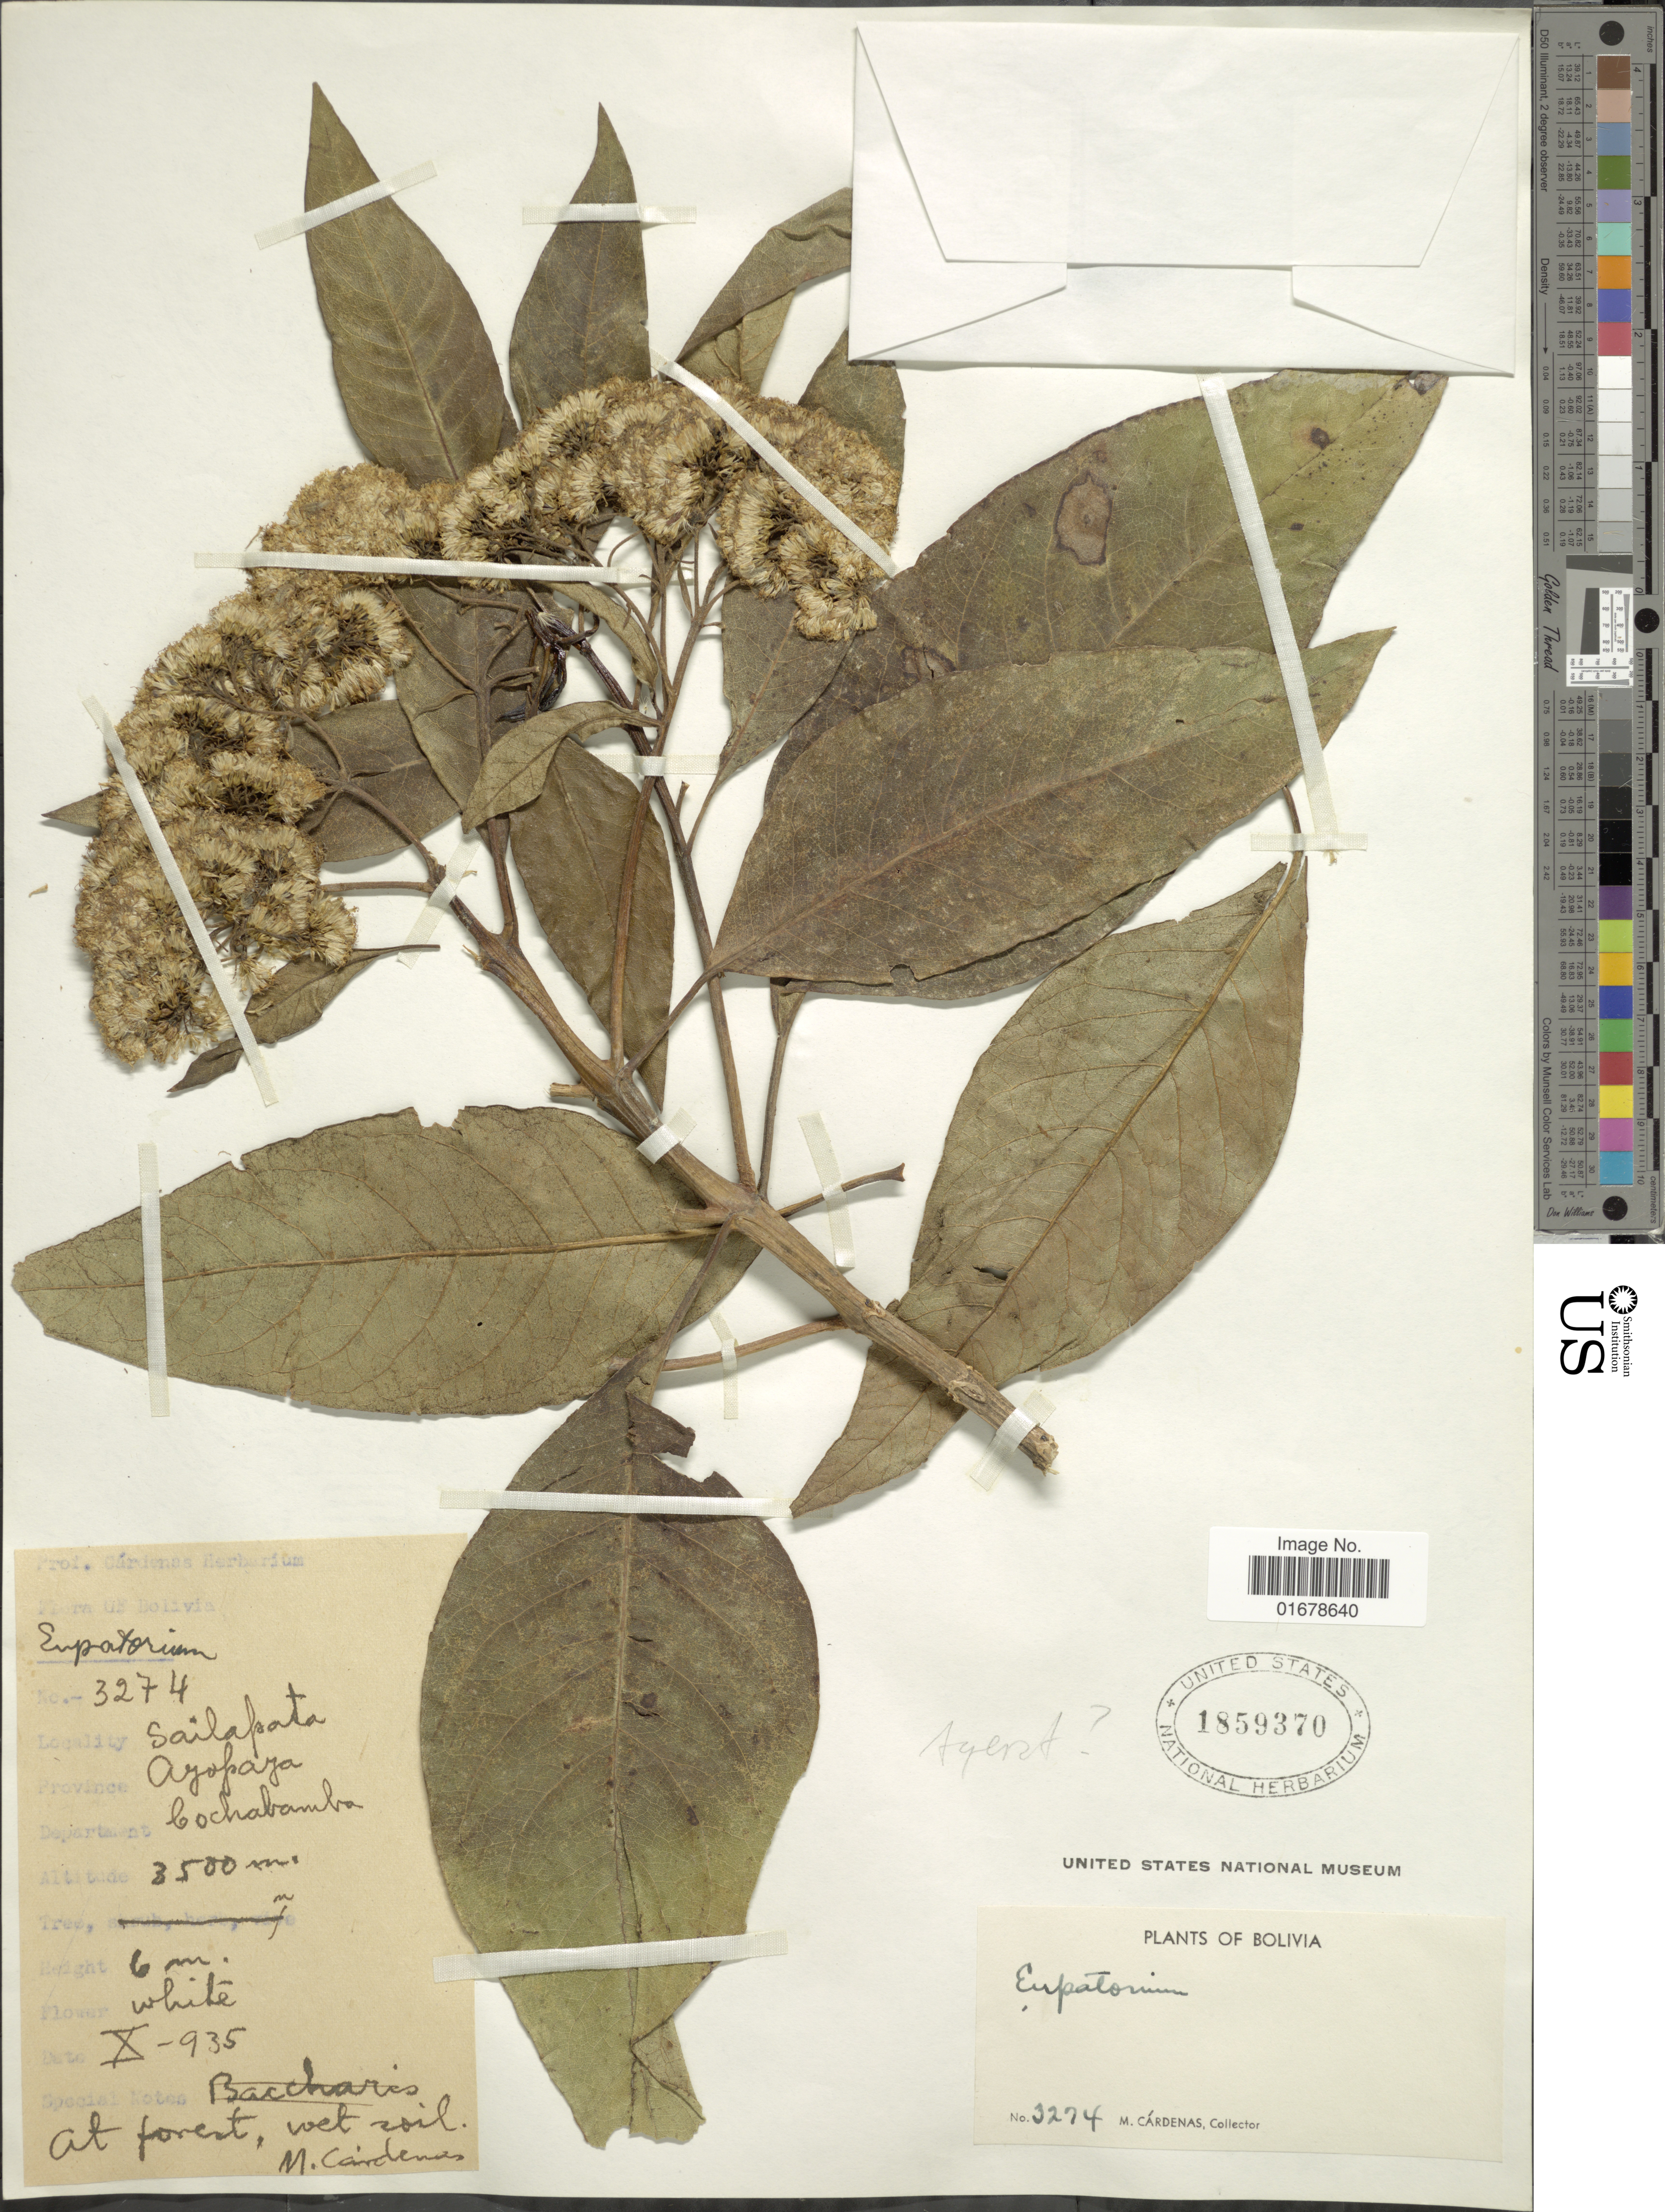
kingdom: Plantae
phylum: Tracheophyta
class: Magnoliopsida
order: Asterales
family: Asteraceae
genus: Ageratina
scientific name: Ageratina sp.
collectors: M. Cárdenas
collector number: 3274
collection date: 1935-10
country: Bolivia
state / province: Cochabamba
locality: Sailapata, Ayopaya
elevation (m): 3500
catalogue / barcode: US 1859370